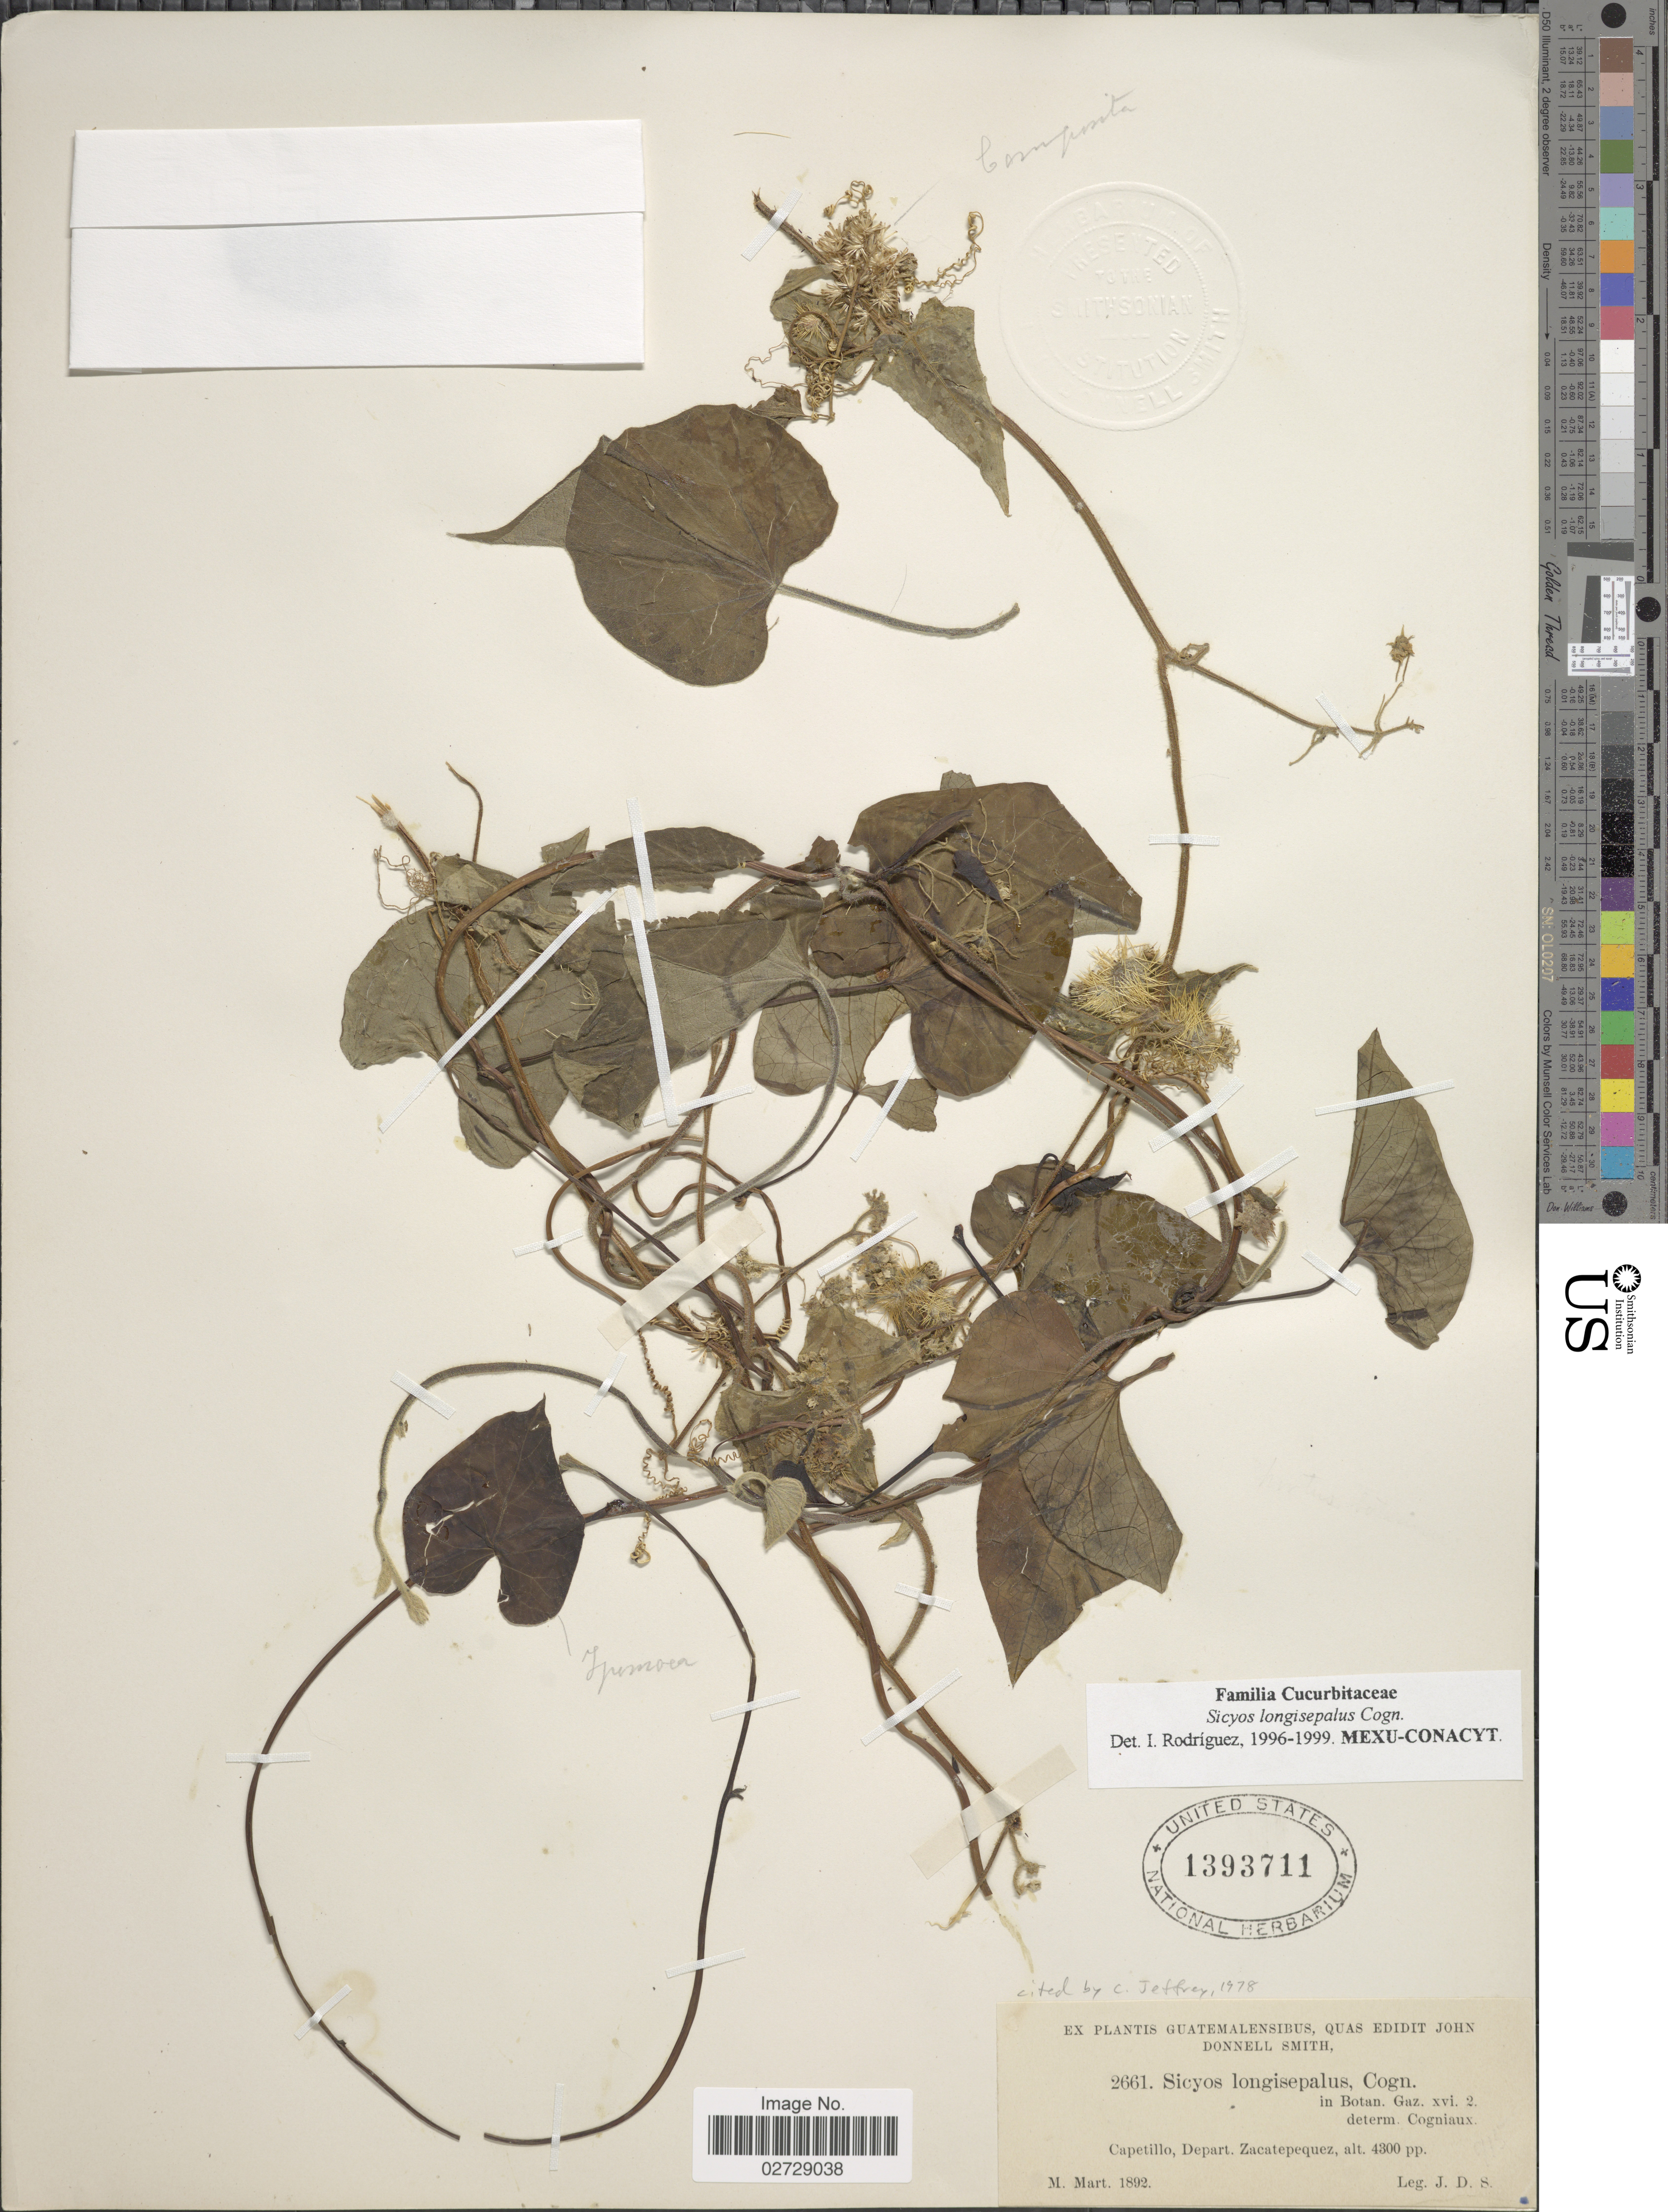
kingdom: Plantae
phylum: Tracheophyta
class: Magnoliopsida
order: Cucurbitales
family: Cucurbitaceae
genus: Sicyos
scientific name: Sicyos longisepalus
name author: Cogn. in Donn. Sm.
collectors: J. Donnell Smith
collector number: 2661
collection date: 1892-03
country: Guatemala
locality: Capetillo, Depart. Zacatepequez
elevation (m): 1311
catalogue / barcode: US 1393711